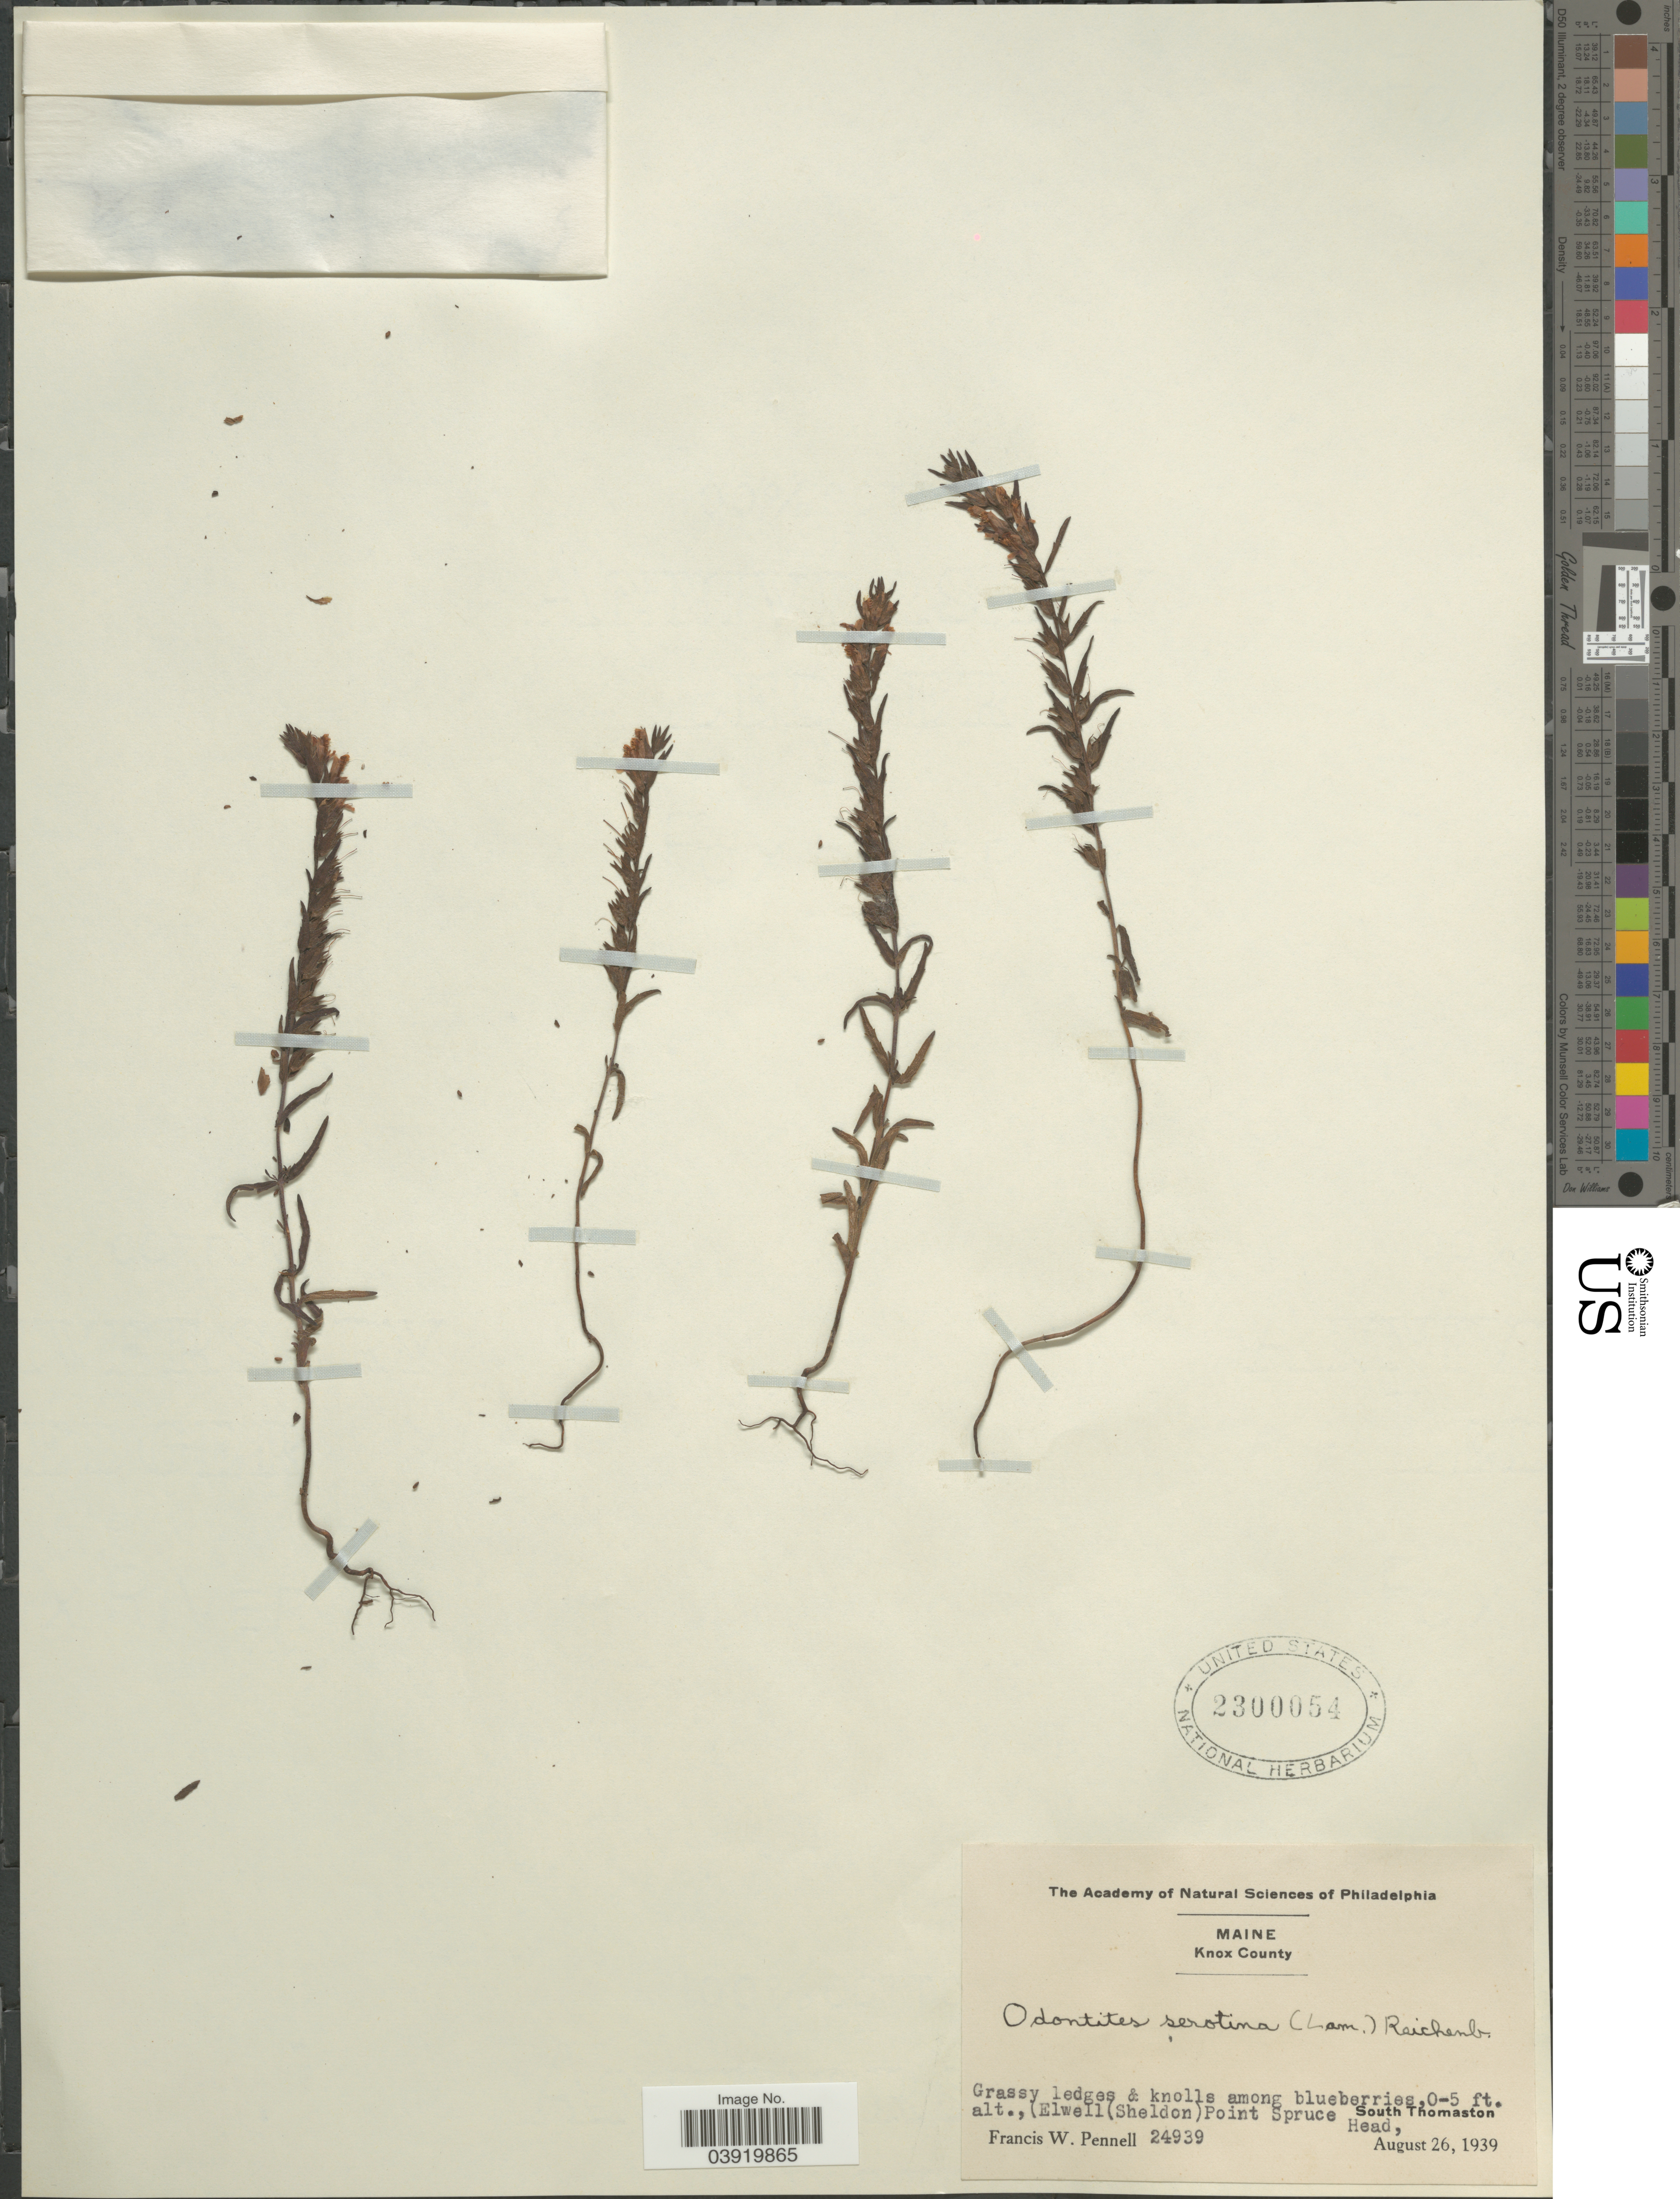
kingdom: Plantae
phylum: Tracheophyta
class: Magnoliopsida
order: Lamiales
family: Orobanchaceae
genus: Odontites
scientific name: Odontites vulgaris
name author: Moench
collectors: F. W. Pennell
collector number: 24939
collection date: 1939-08-26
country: United States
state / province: Maine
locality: Knox County. (Elwell (Sheldon) Point Spruce Head, South Thomaston.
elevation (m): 0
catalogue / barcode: US 2300054